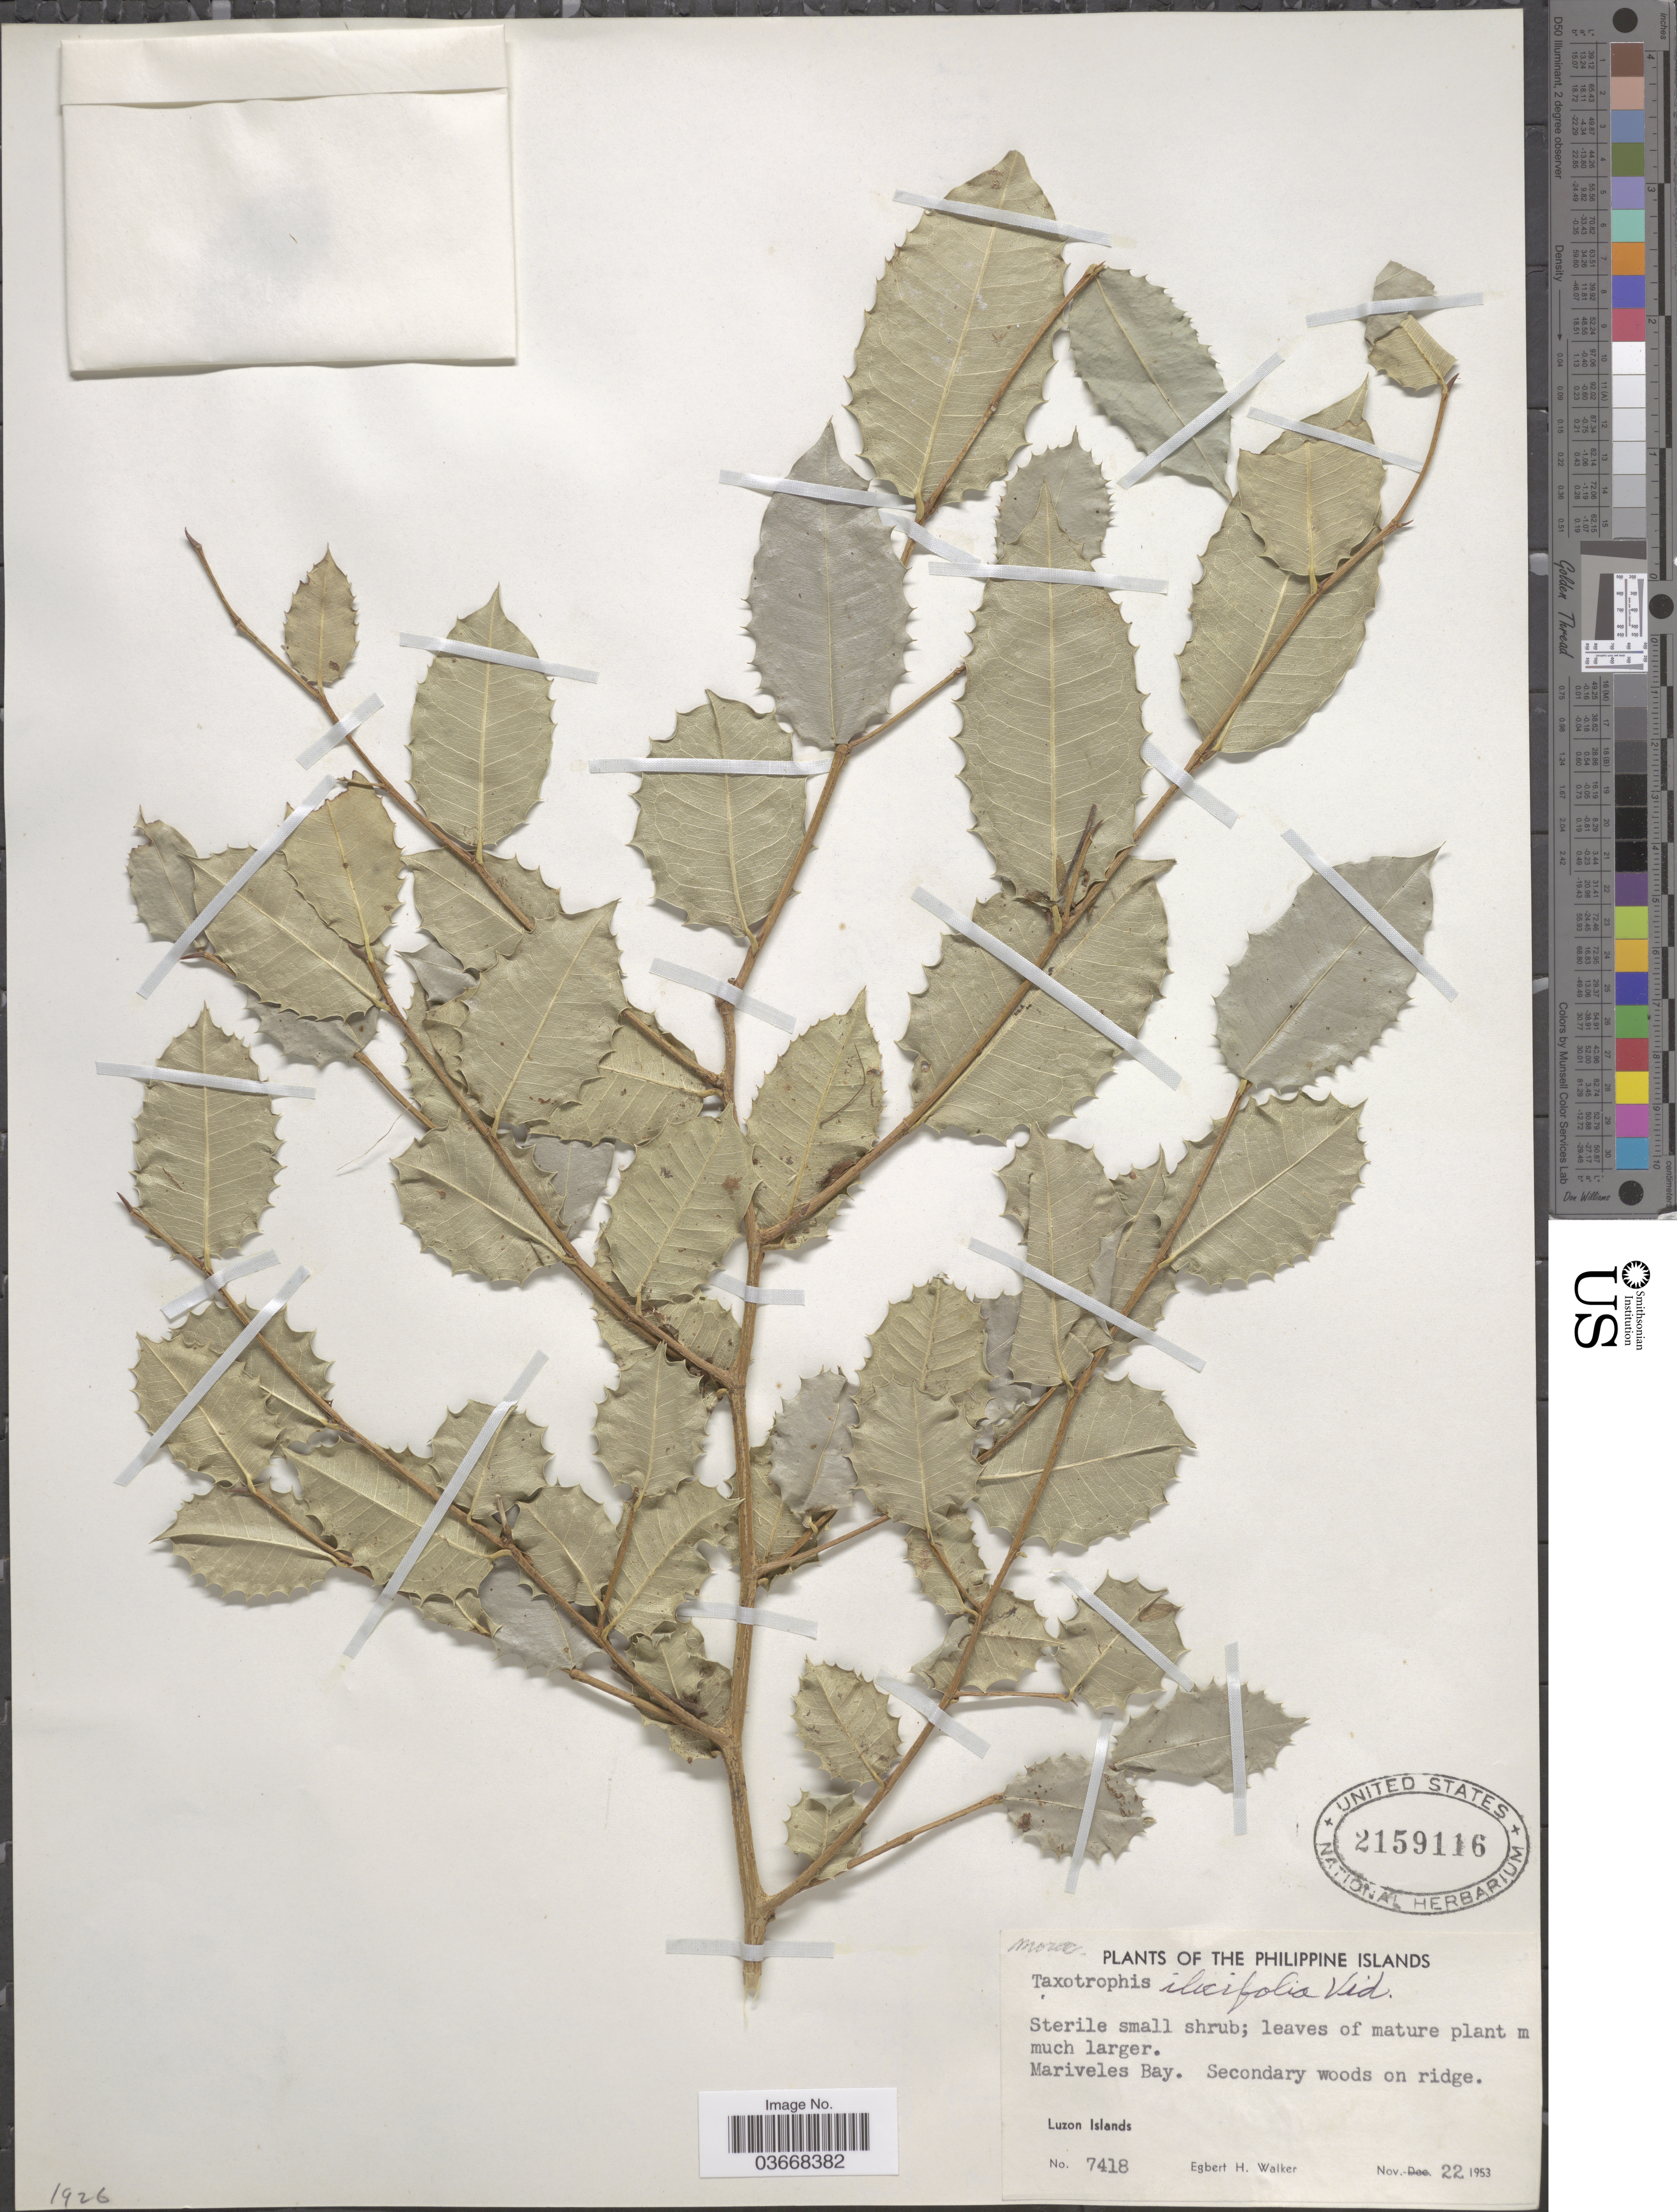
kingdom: Plantae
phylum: Tracheophyta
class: Magnoliopsida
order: Rosales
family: Moraceae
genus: Taxotrophis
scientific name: Taxotrophis ilicifolia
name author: (Kurz) S. Vidal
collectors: E. H. Walker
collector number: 7418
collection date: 1953-11-22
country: Philippines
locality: The Philippine Islands. Mariveles Bay. Secondary woods on ridge. Luzon Islands.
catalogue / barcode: US 2159116